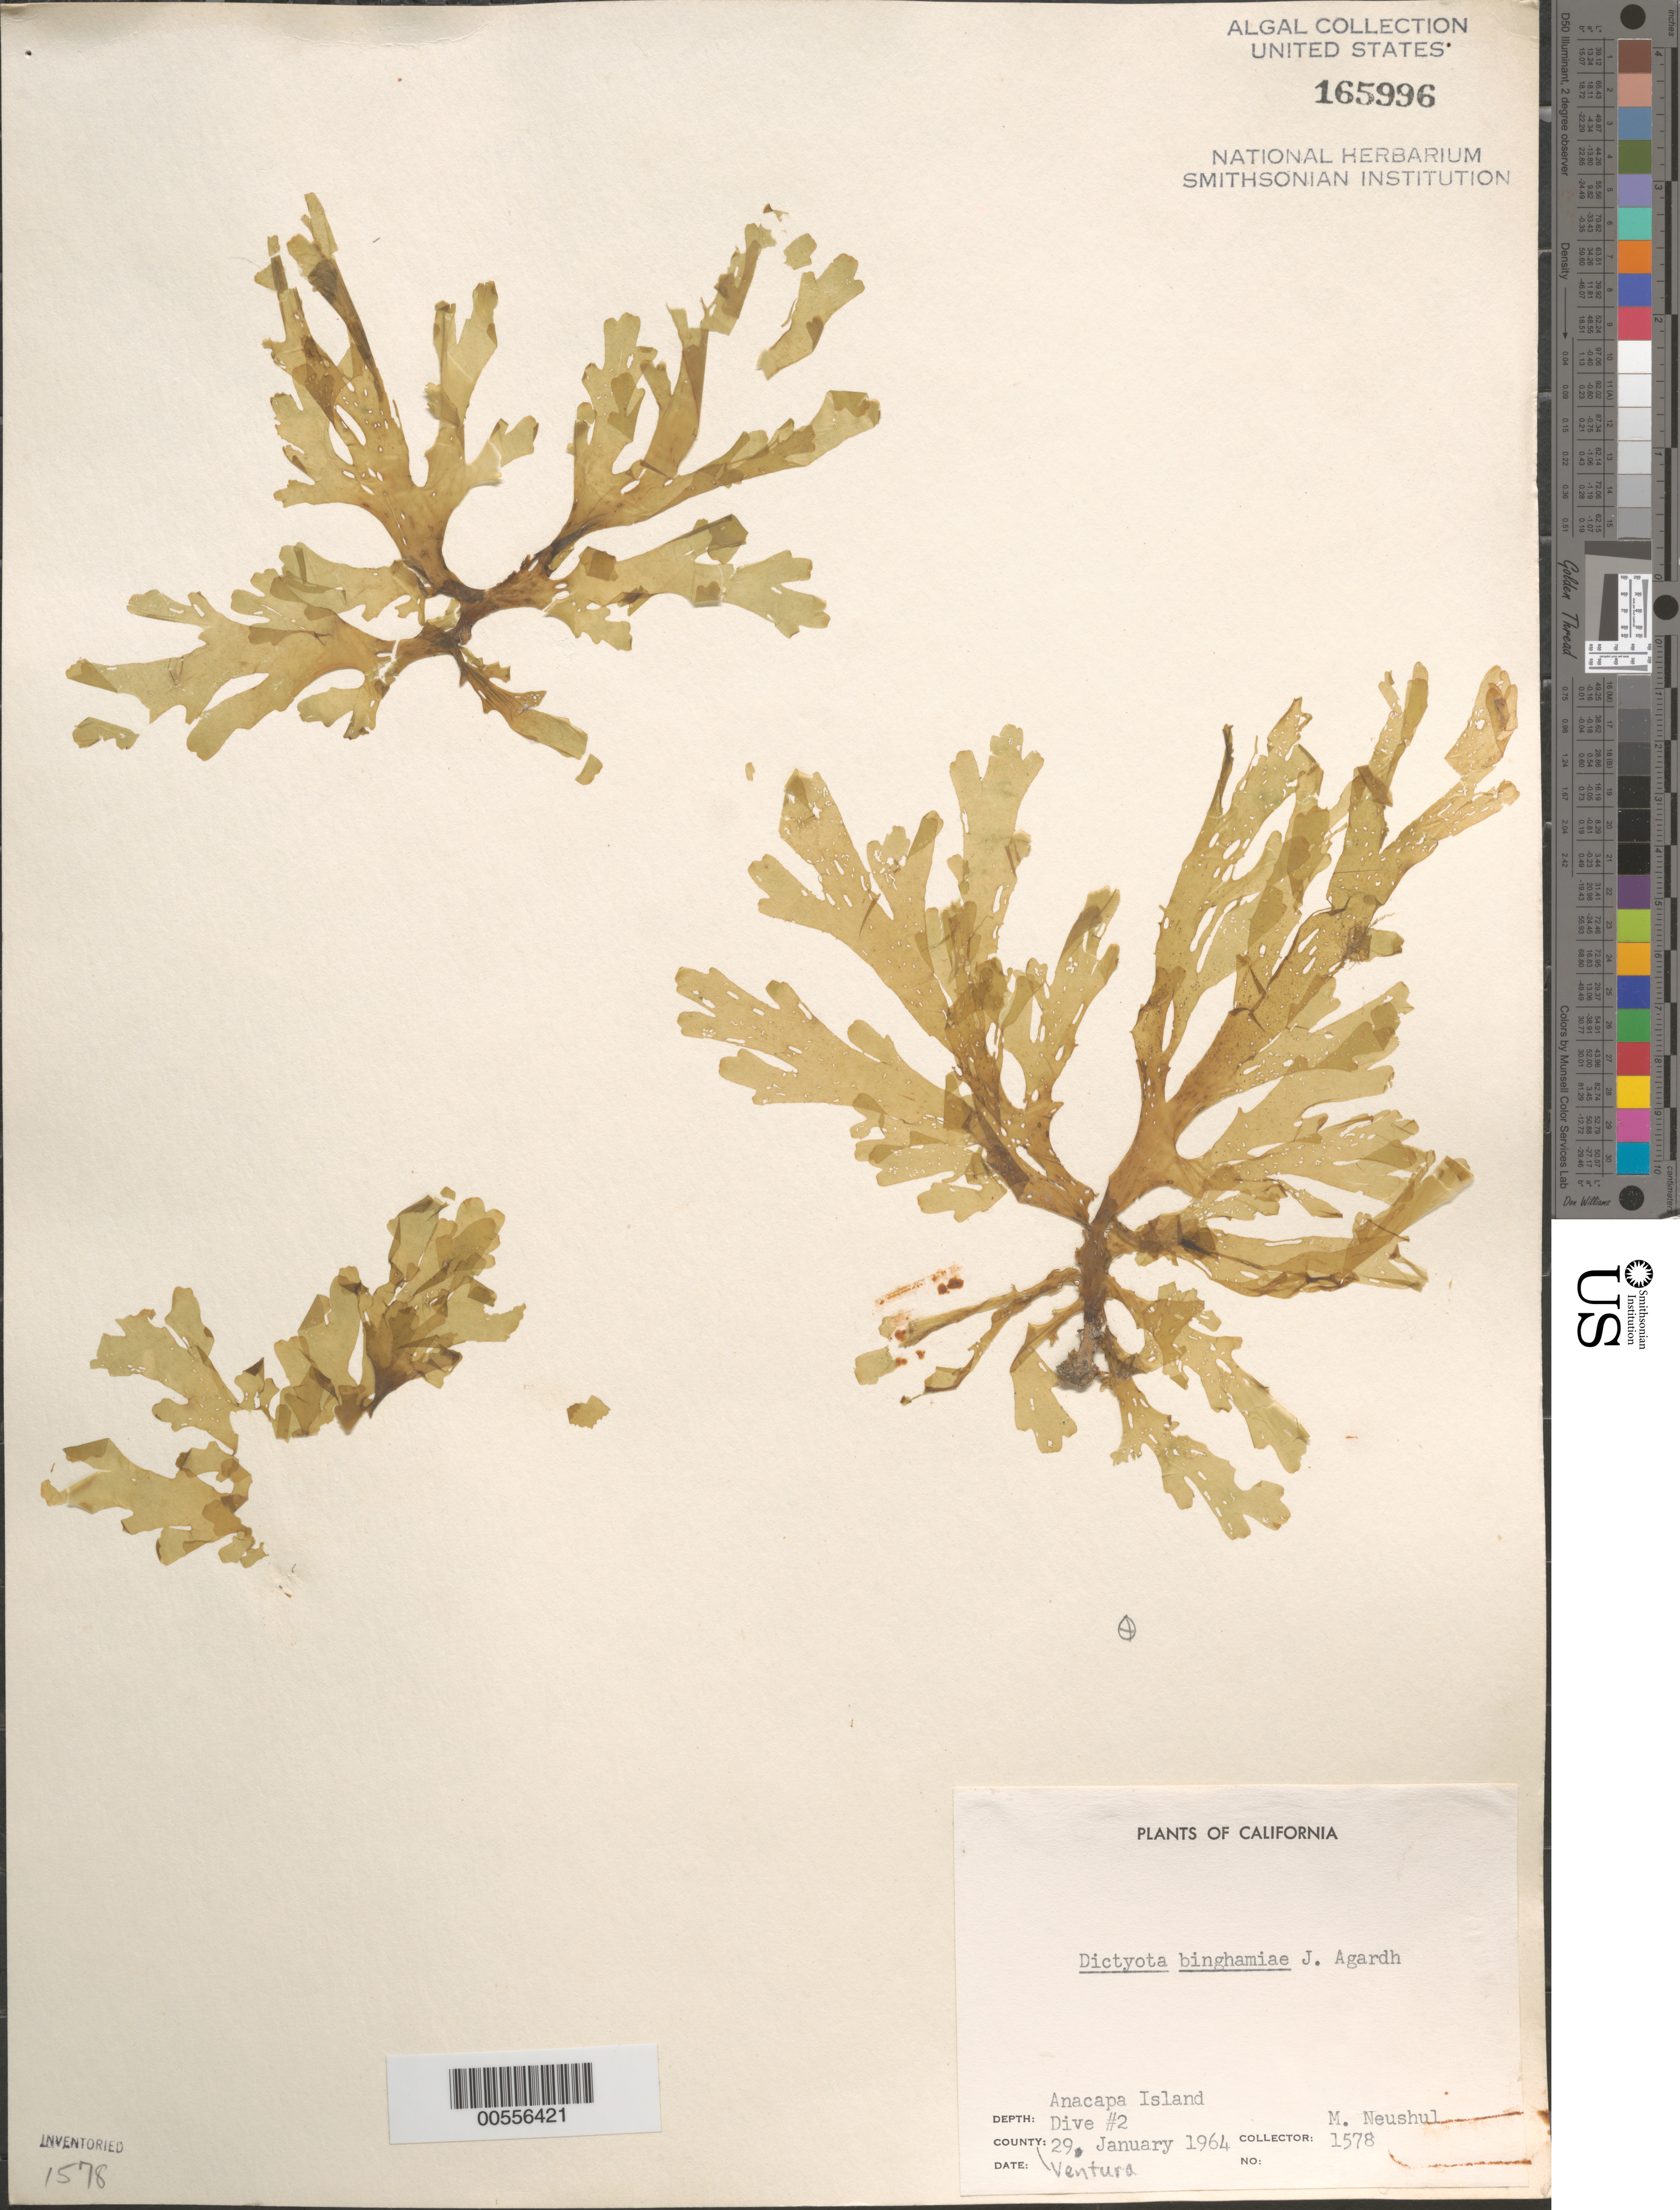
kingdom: Chromista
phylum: Ochrophyta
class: Phaeophyceae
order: Dictyotales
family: Dictyotaceae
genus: Dictyota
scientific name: Dictyota binghamiae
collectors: M. Neushul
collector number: Neushul 1578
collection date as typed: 29 Jan 1964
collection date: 1964-01-29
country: United States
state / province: California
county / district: Ventura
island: Anacapa Island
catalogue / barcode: US 165996